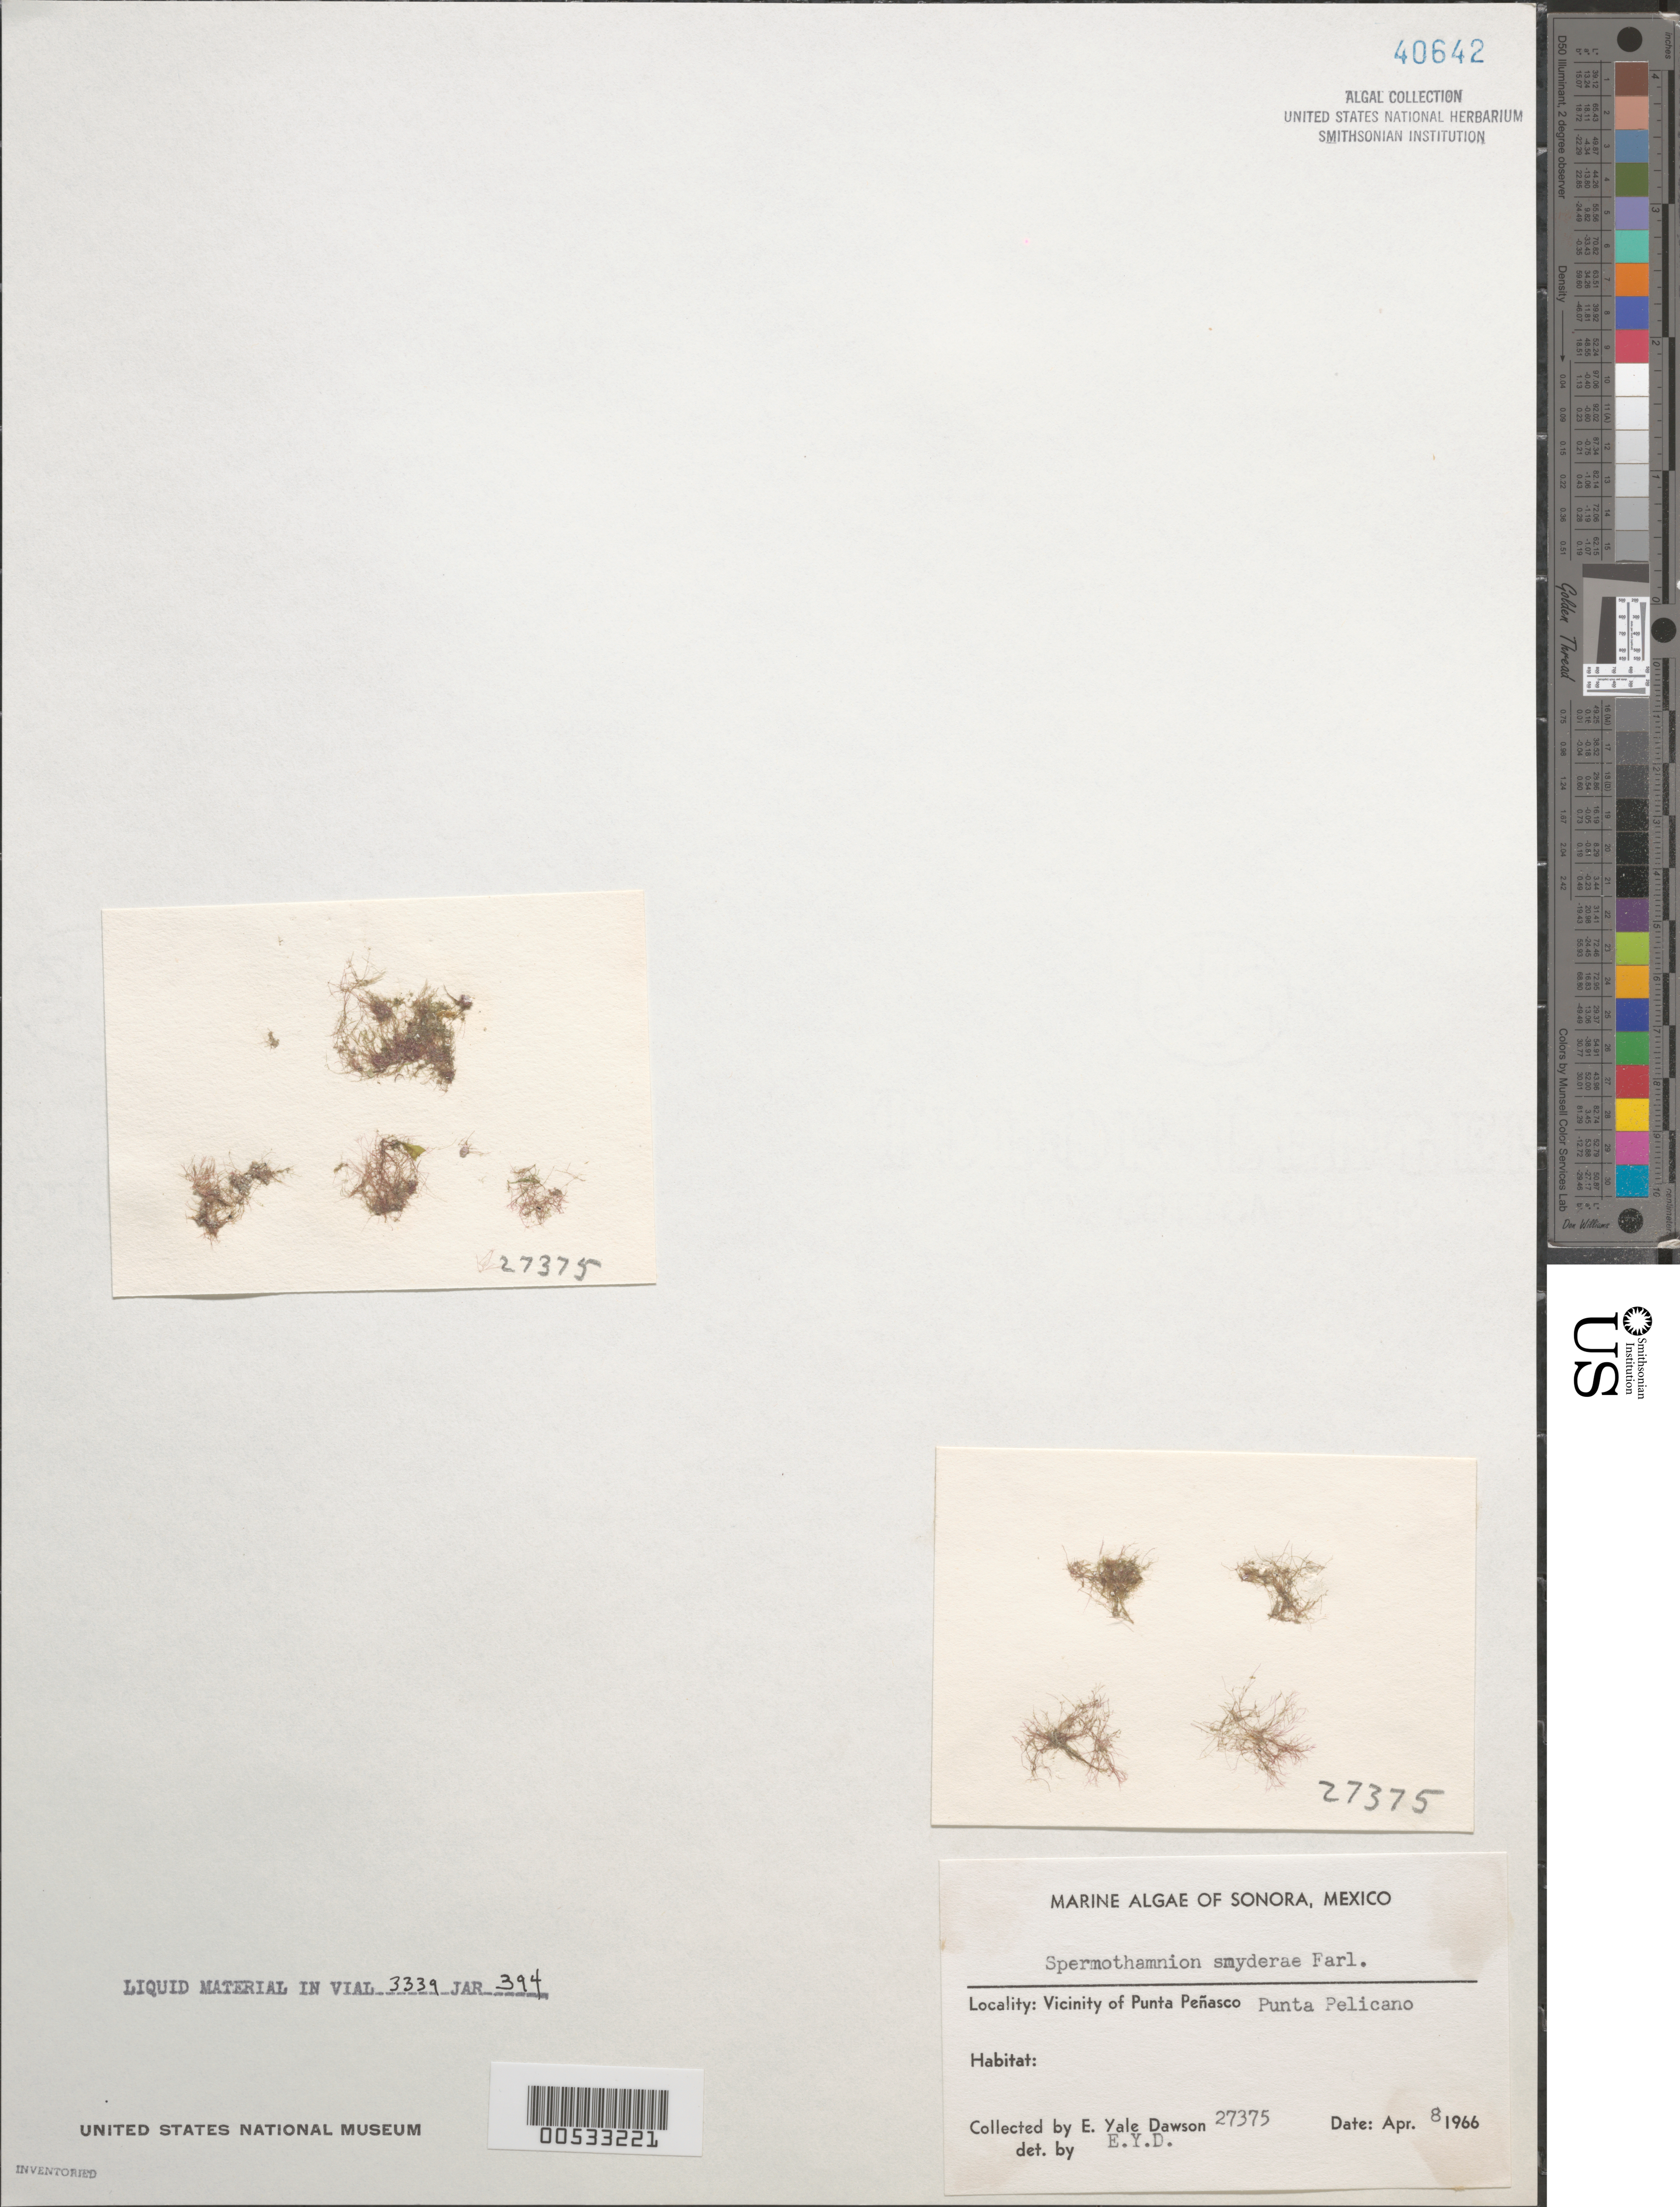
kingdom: Plantae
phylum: Rhodophyta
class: Florideophyceae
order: Ceramiales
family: Wrangeliaceae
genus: Tiffaniella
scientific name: Tiffaniella snyderae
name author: (Farl.) I.A. Abbott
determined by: Algae name updating Project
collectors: E. Y. Dawson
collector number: EYD 27375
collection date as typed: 08 Apr 1966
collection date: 1966-04-08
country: Mexico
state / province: Sonora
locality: Punta Pelicano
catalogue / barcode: US 40642